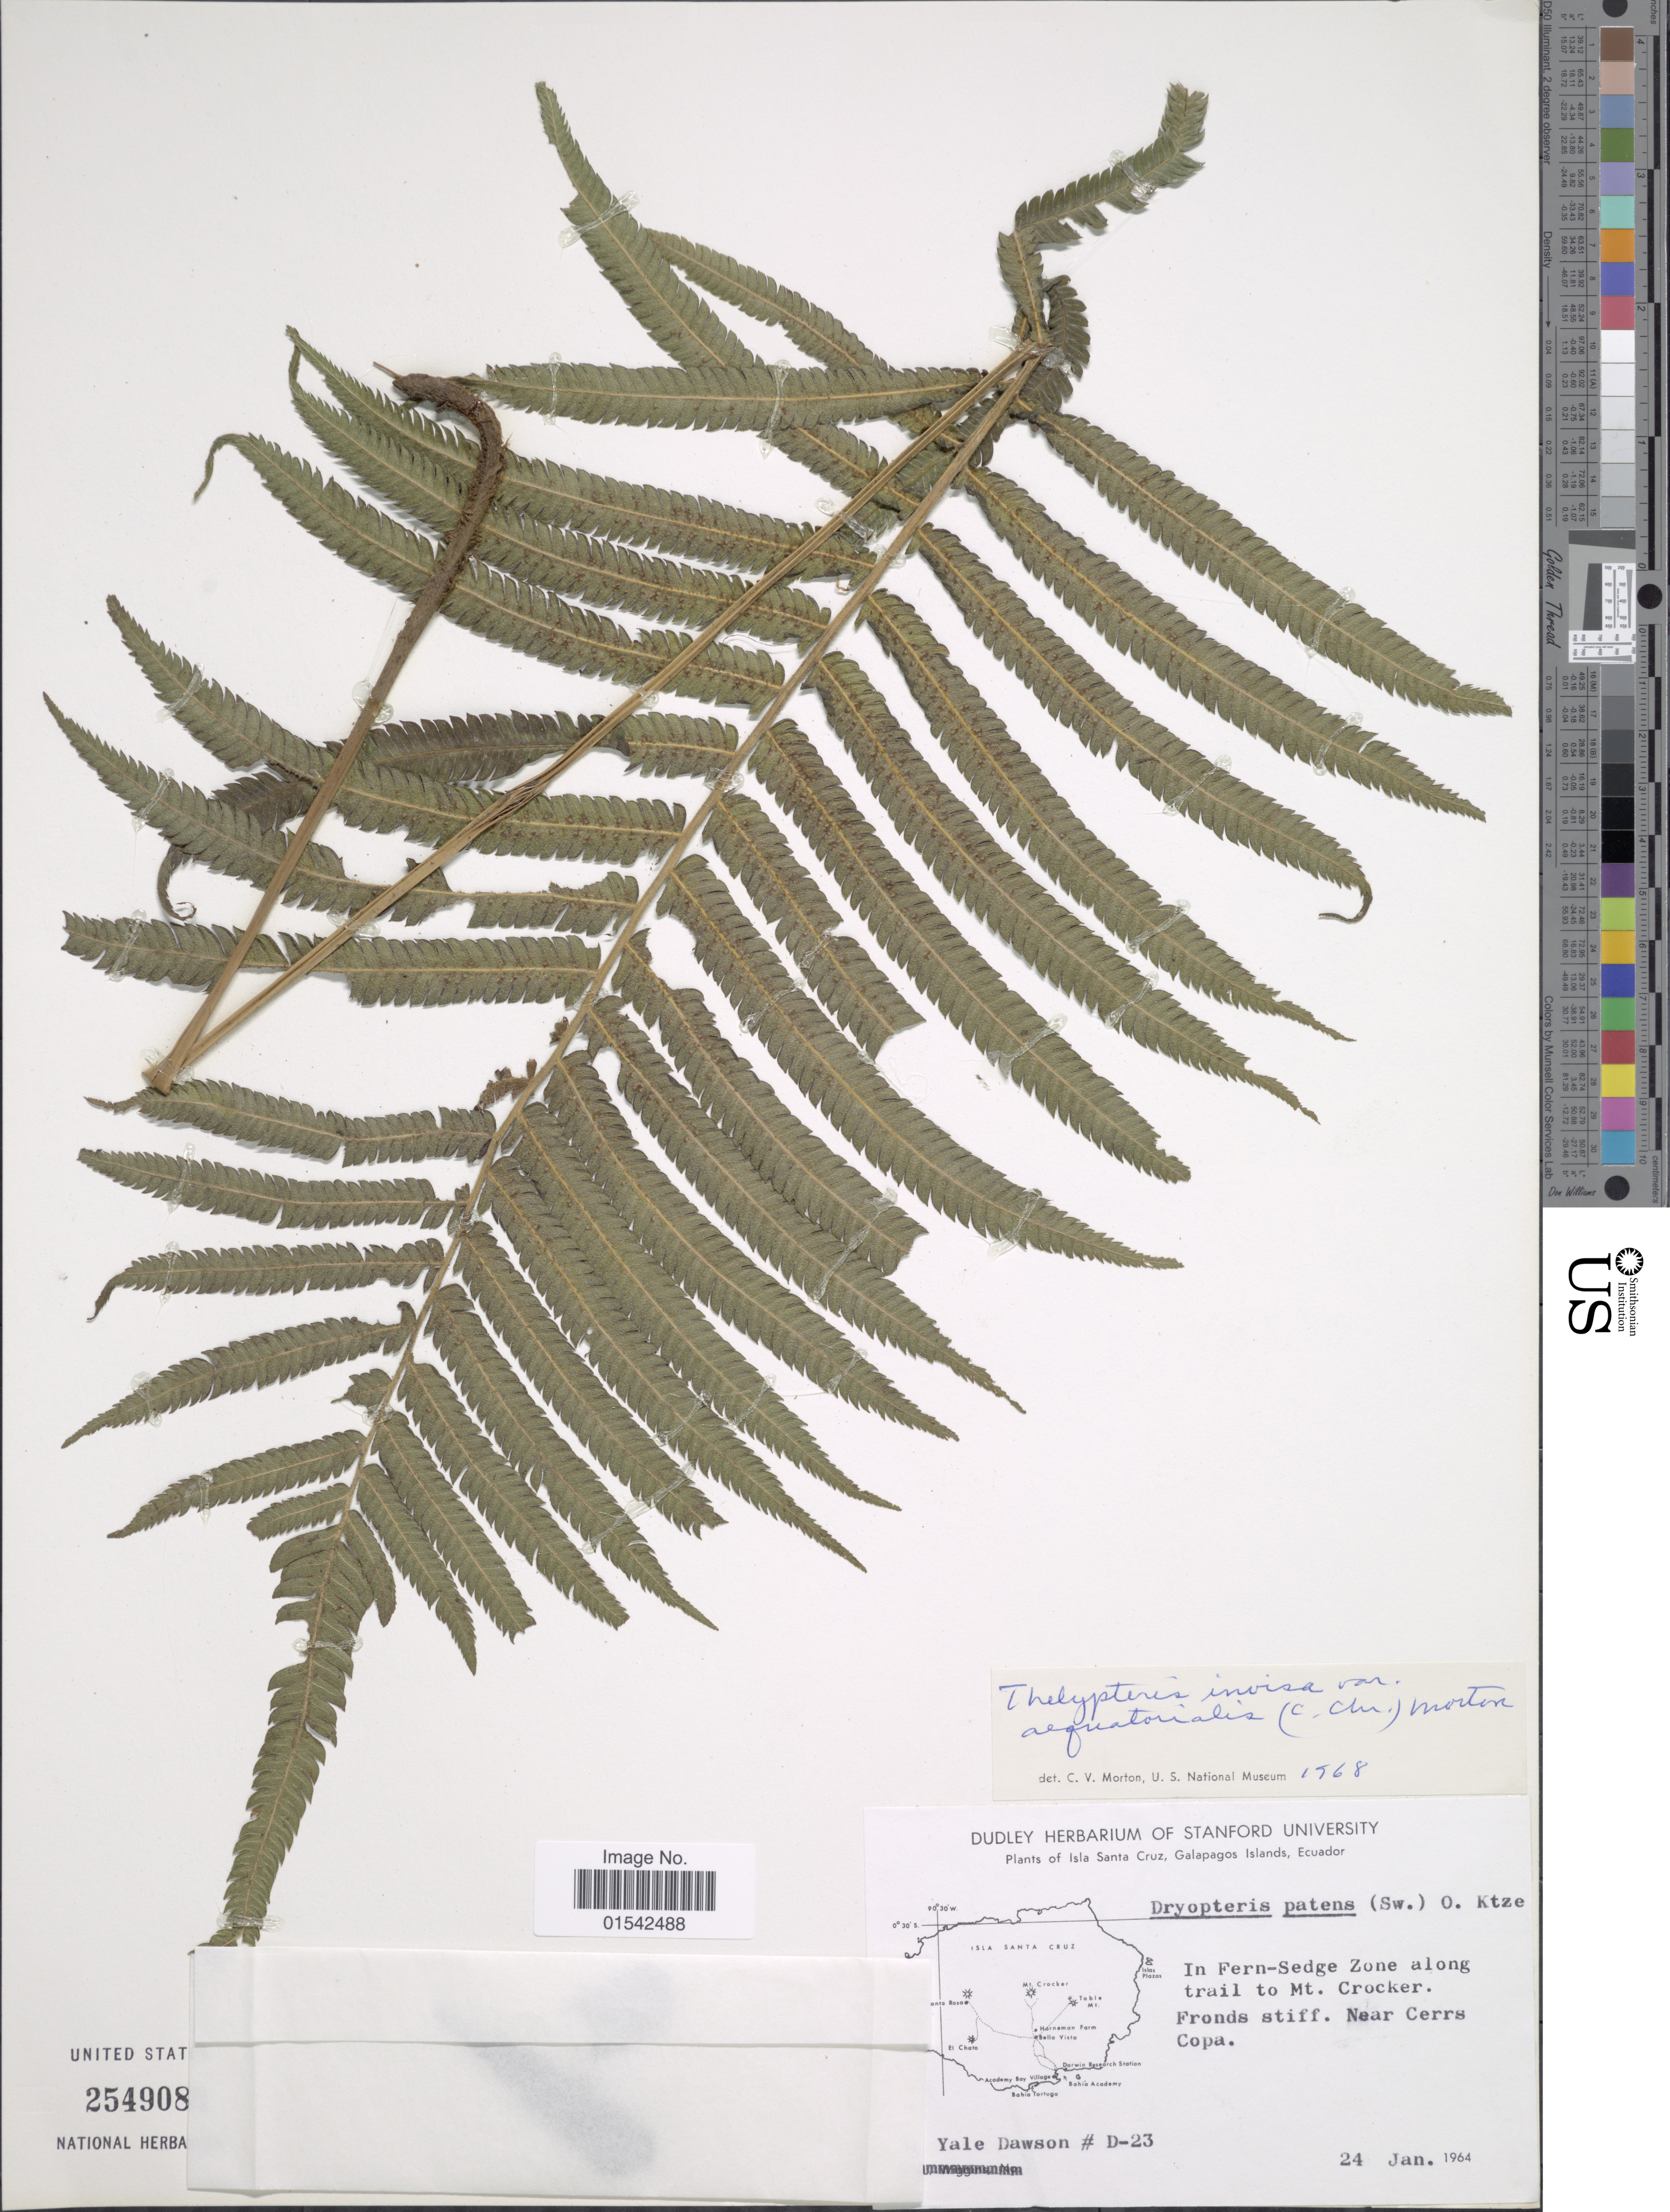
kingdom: Plantae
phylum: Tracheophyta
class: Polypodiopsida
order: Polypodiales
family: Thelypteridaceae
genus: Cyclosorus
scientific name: Cyclosorus grandis (A.R. Sm.) comb. nov., ined 2015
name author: (A.R. Sm.)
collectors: Y. Dawson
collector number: D-23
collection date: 1964-01-24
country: Ecuador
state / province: Colón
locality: Isla Santa Cruz, Galapagos Islands, In Fern-Sedge Zone along trail to Mt. Crocker. Fronds stiff. Near Cerrs Copa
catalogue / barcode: US 254908